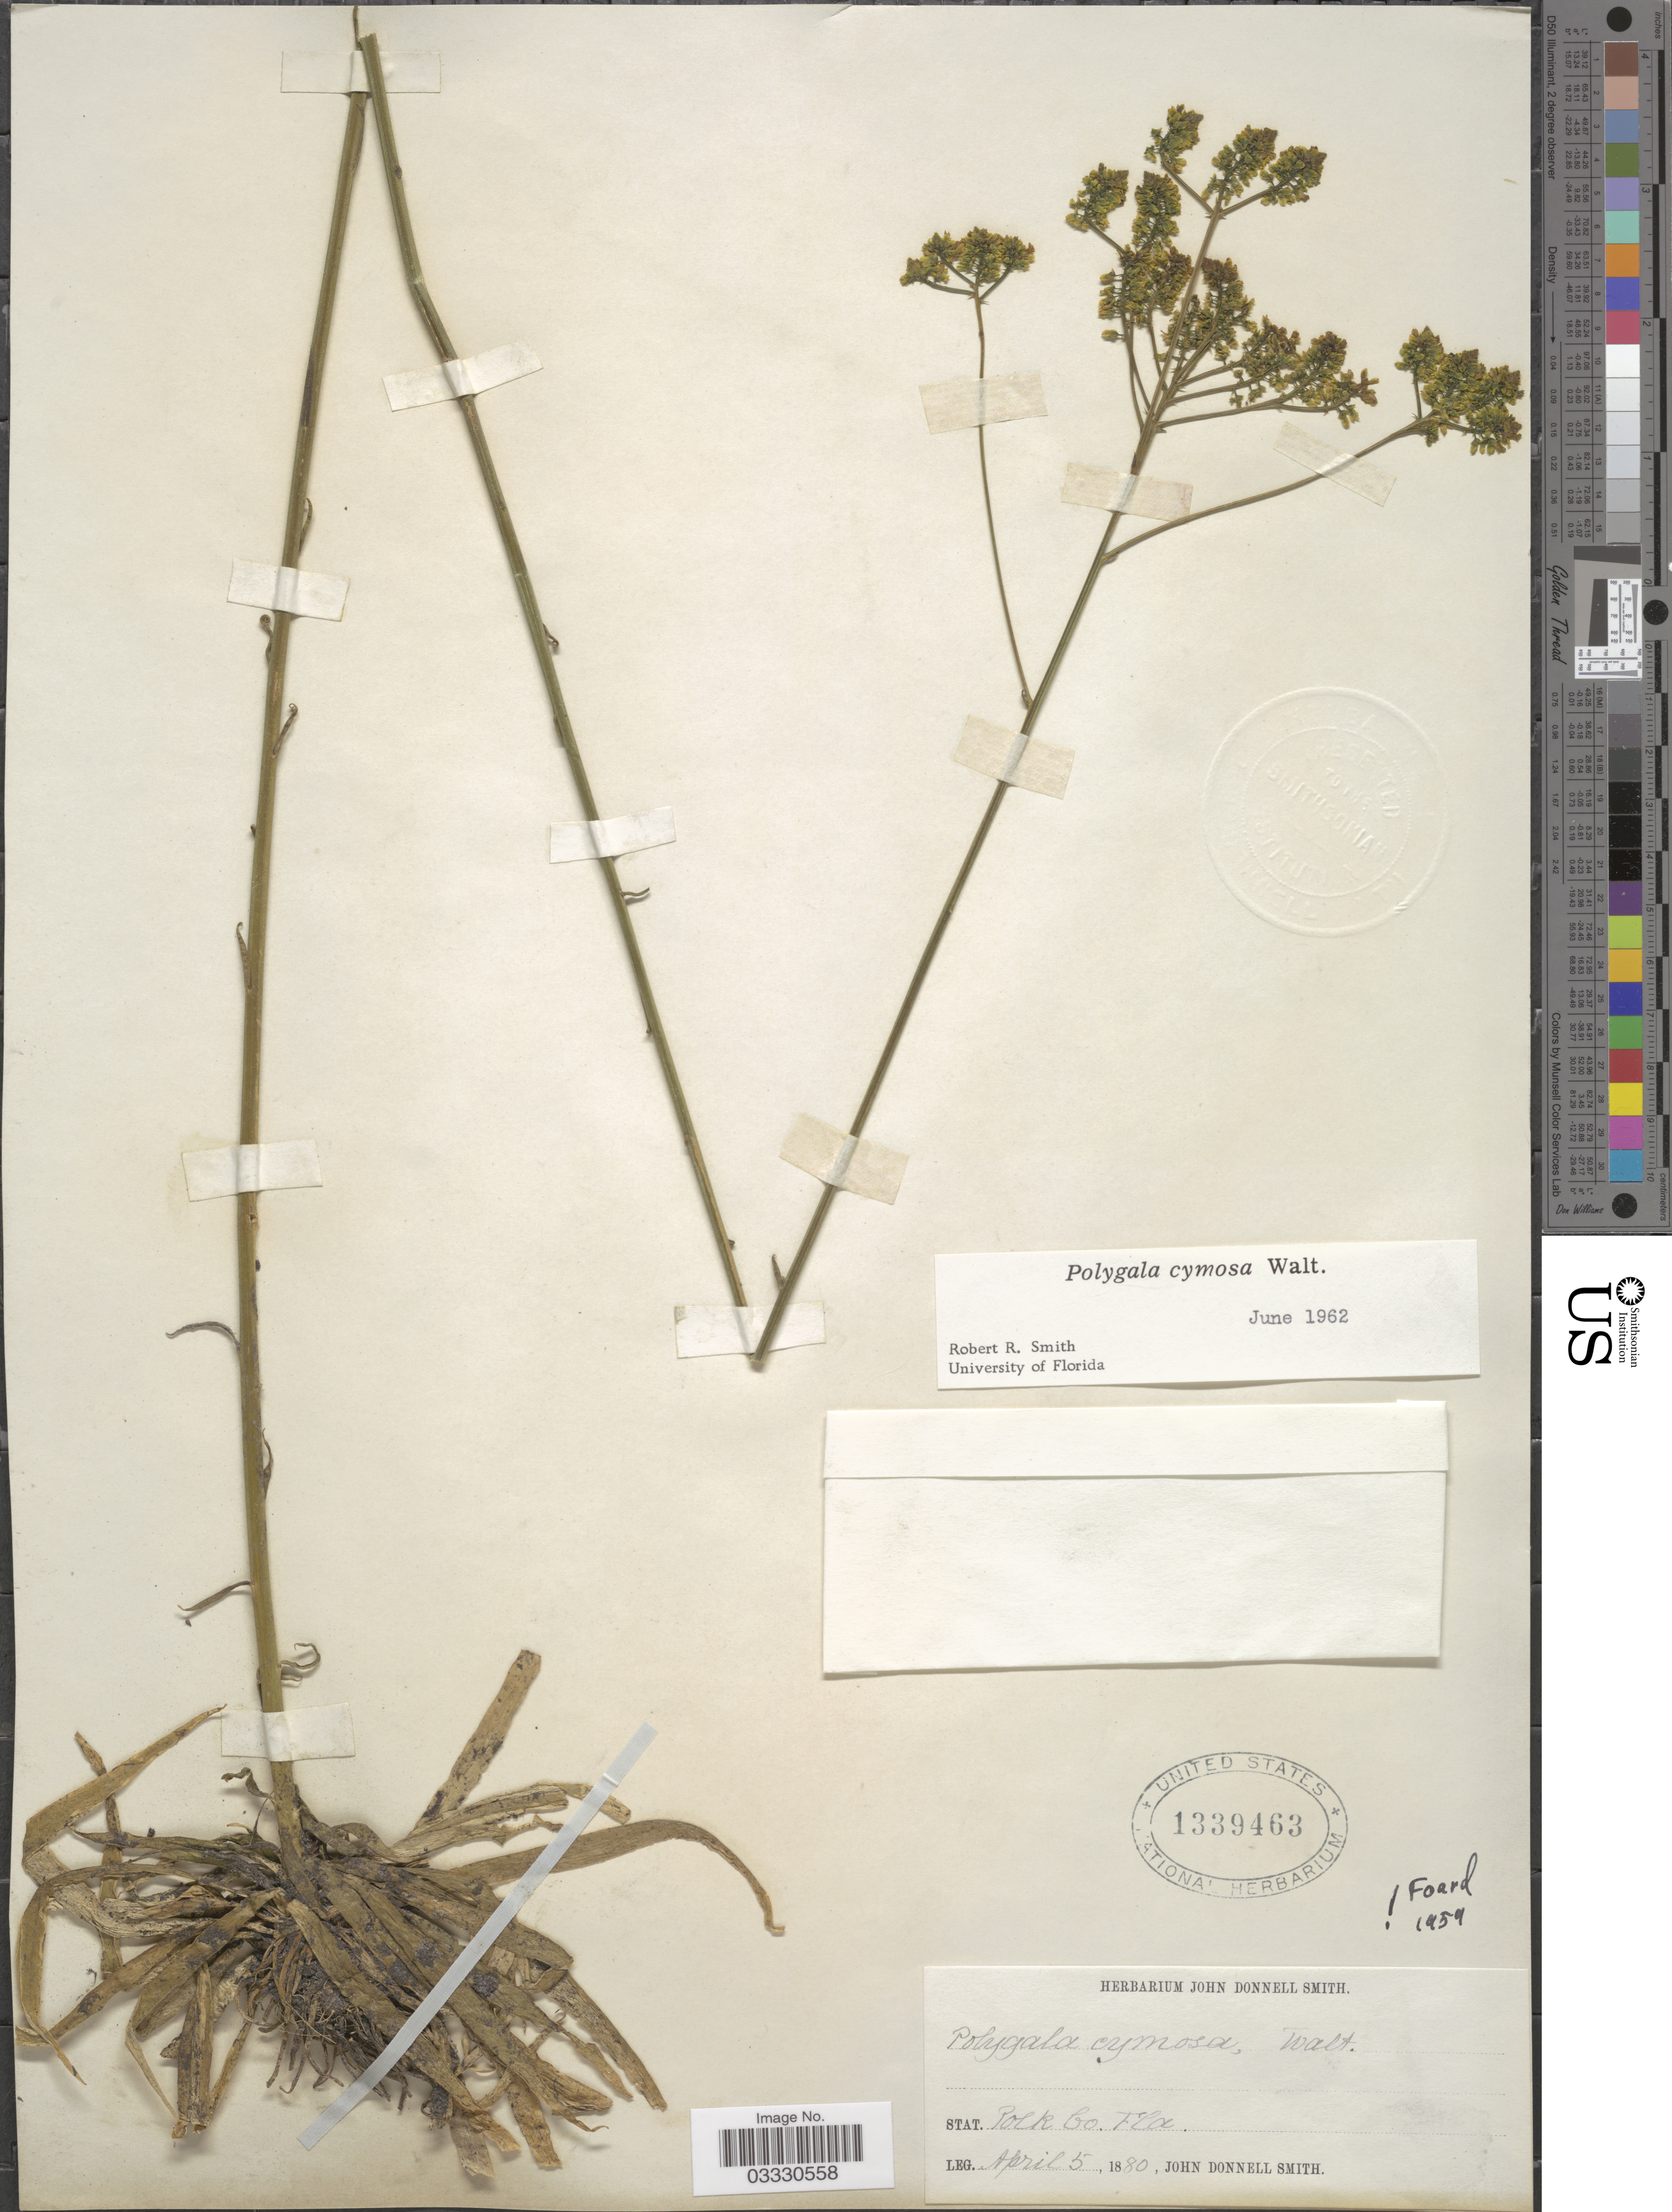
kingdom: Plantae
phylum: Tracheophyta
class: Magnoliopsida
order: Fabales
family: Polygalaceae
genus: Polygala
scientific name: Polygala cymosa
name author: Walter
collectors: J. Donnell Smith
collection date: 1880-04-05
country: United States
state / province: Florida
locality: Polk Co.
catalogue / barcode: US 1339463